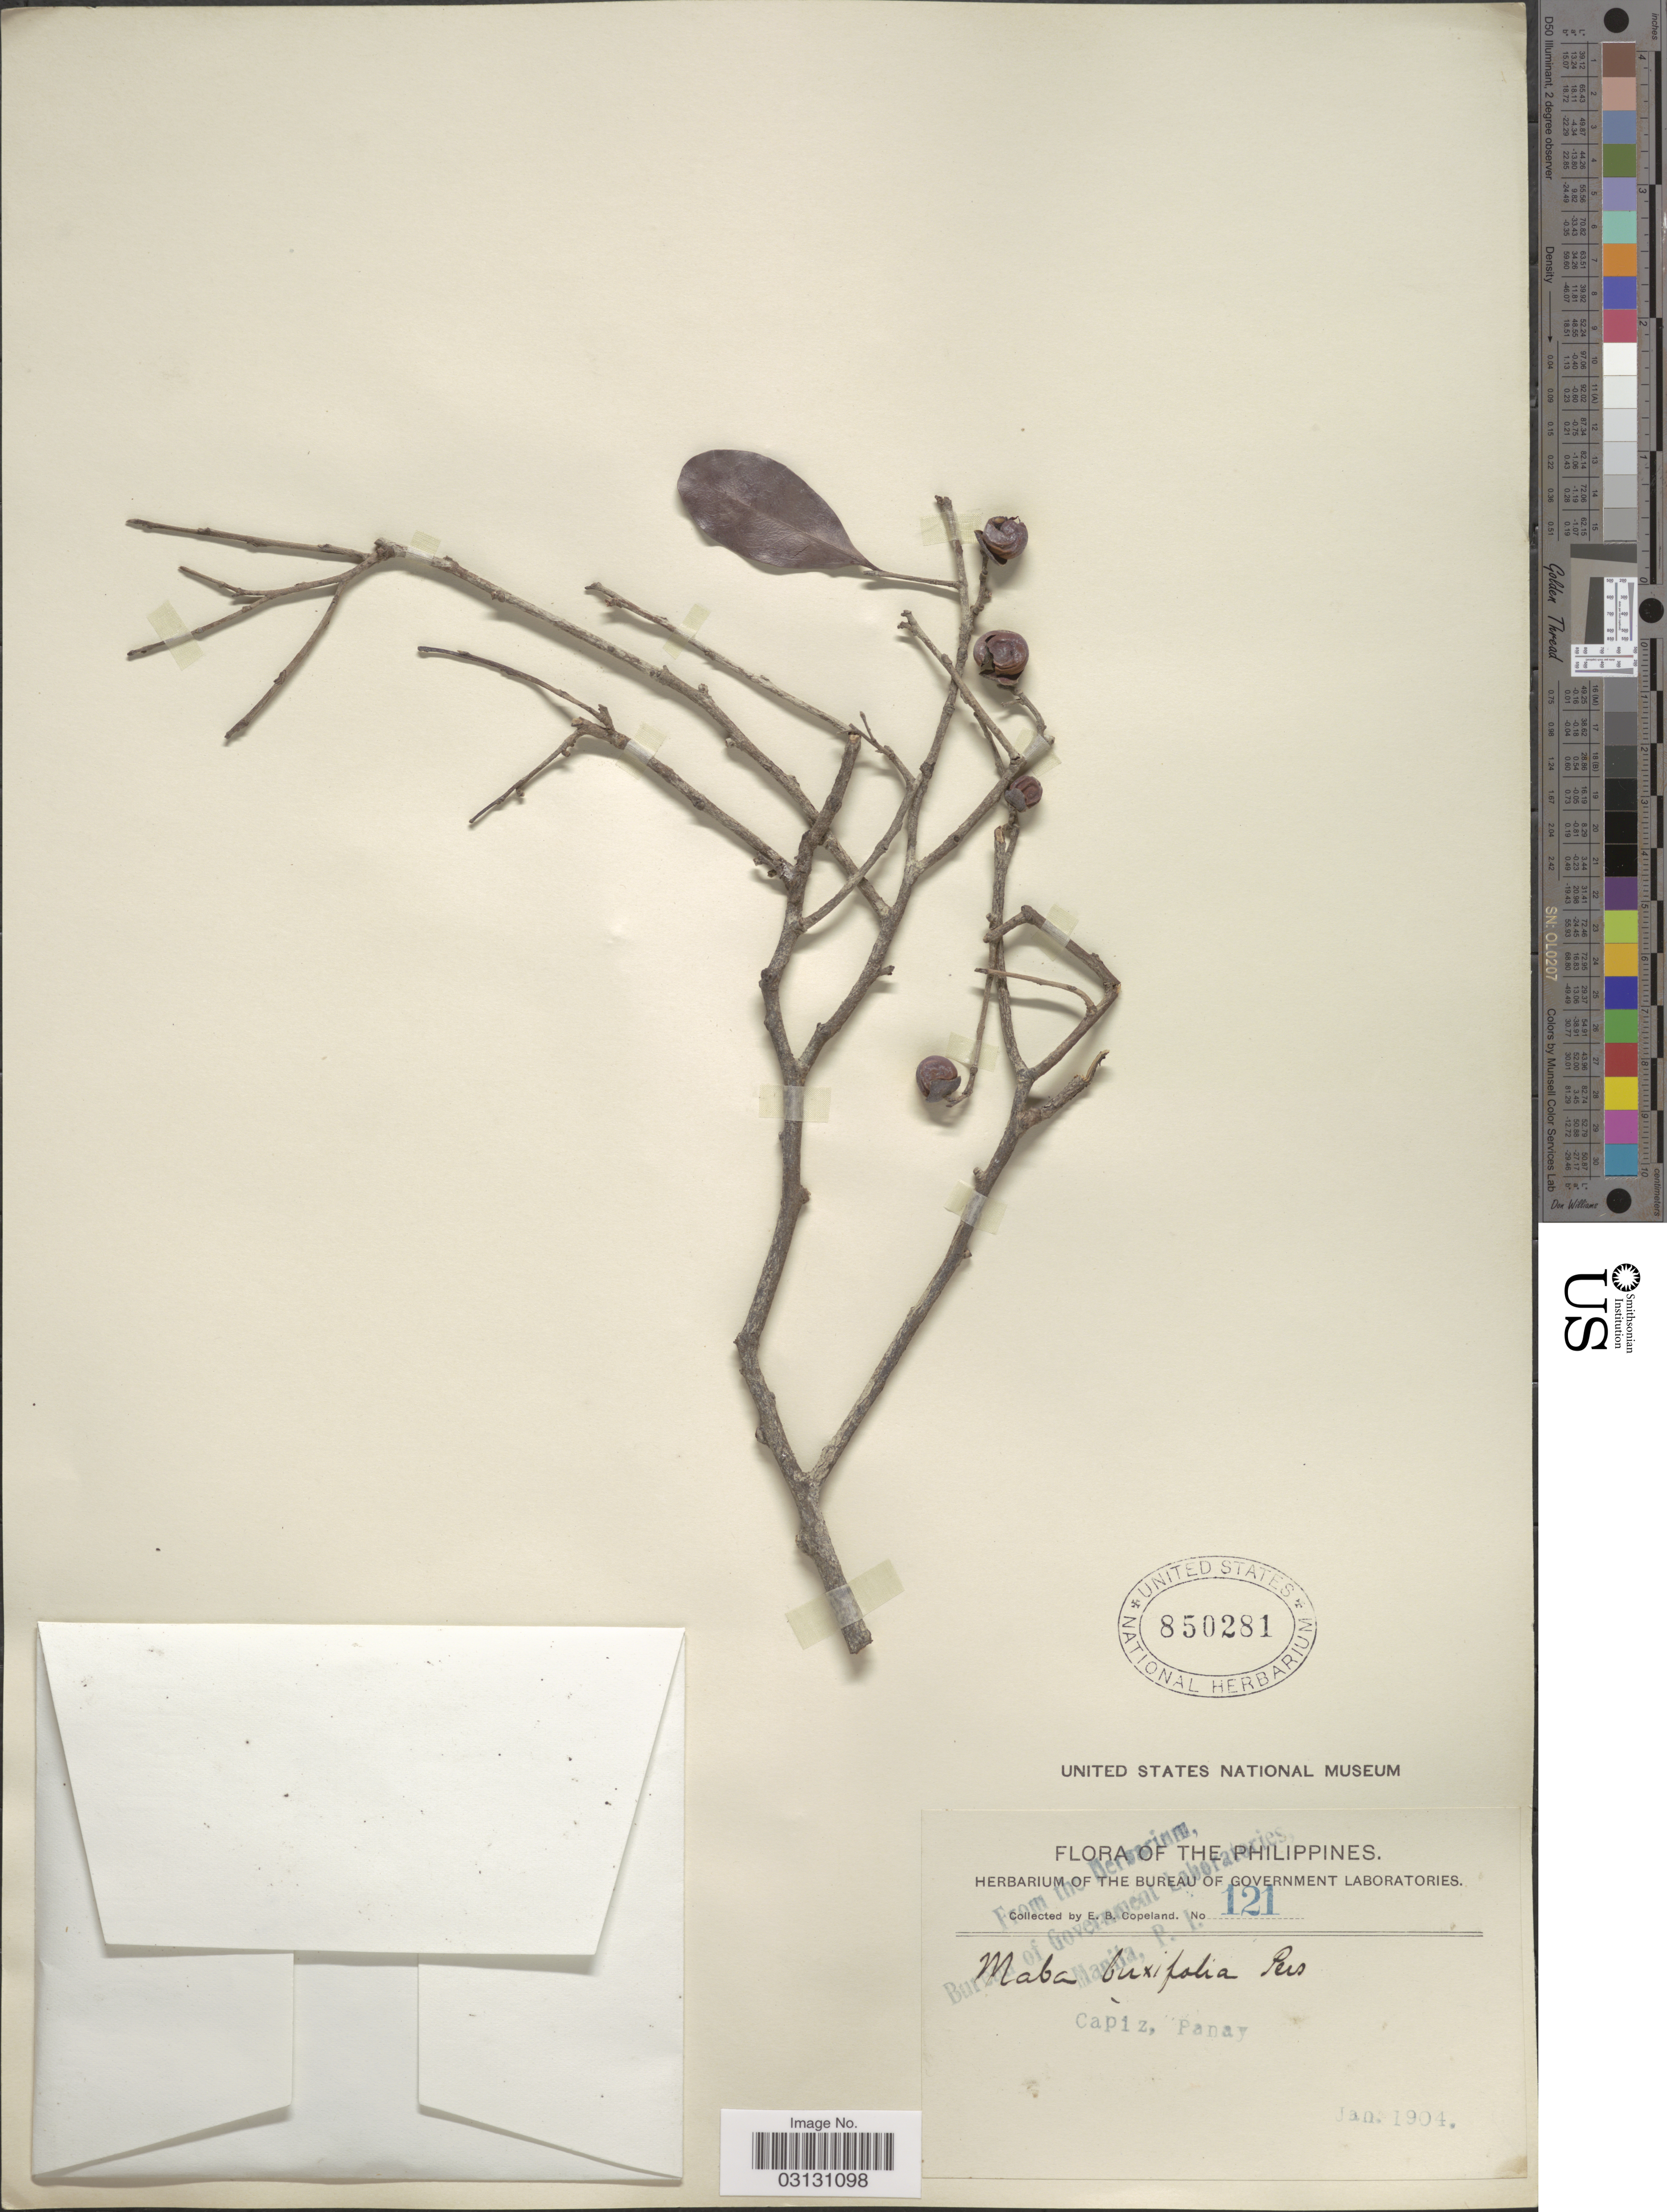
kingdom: Plantae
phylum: Tracheophyta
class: Magnoliopsida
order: Ericales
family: Ebenaceae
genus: Diospyros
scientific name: Diospyros ferrea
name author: (Willd.) Bakh.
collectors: E. B. Copeland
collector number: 121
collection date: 1904-01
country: Philippines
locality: Capiz, Panay Id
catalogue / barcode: US 850281